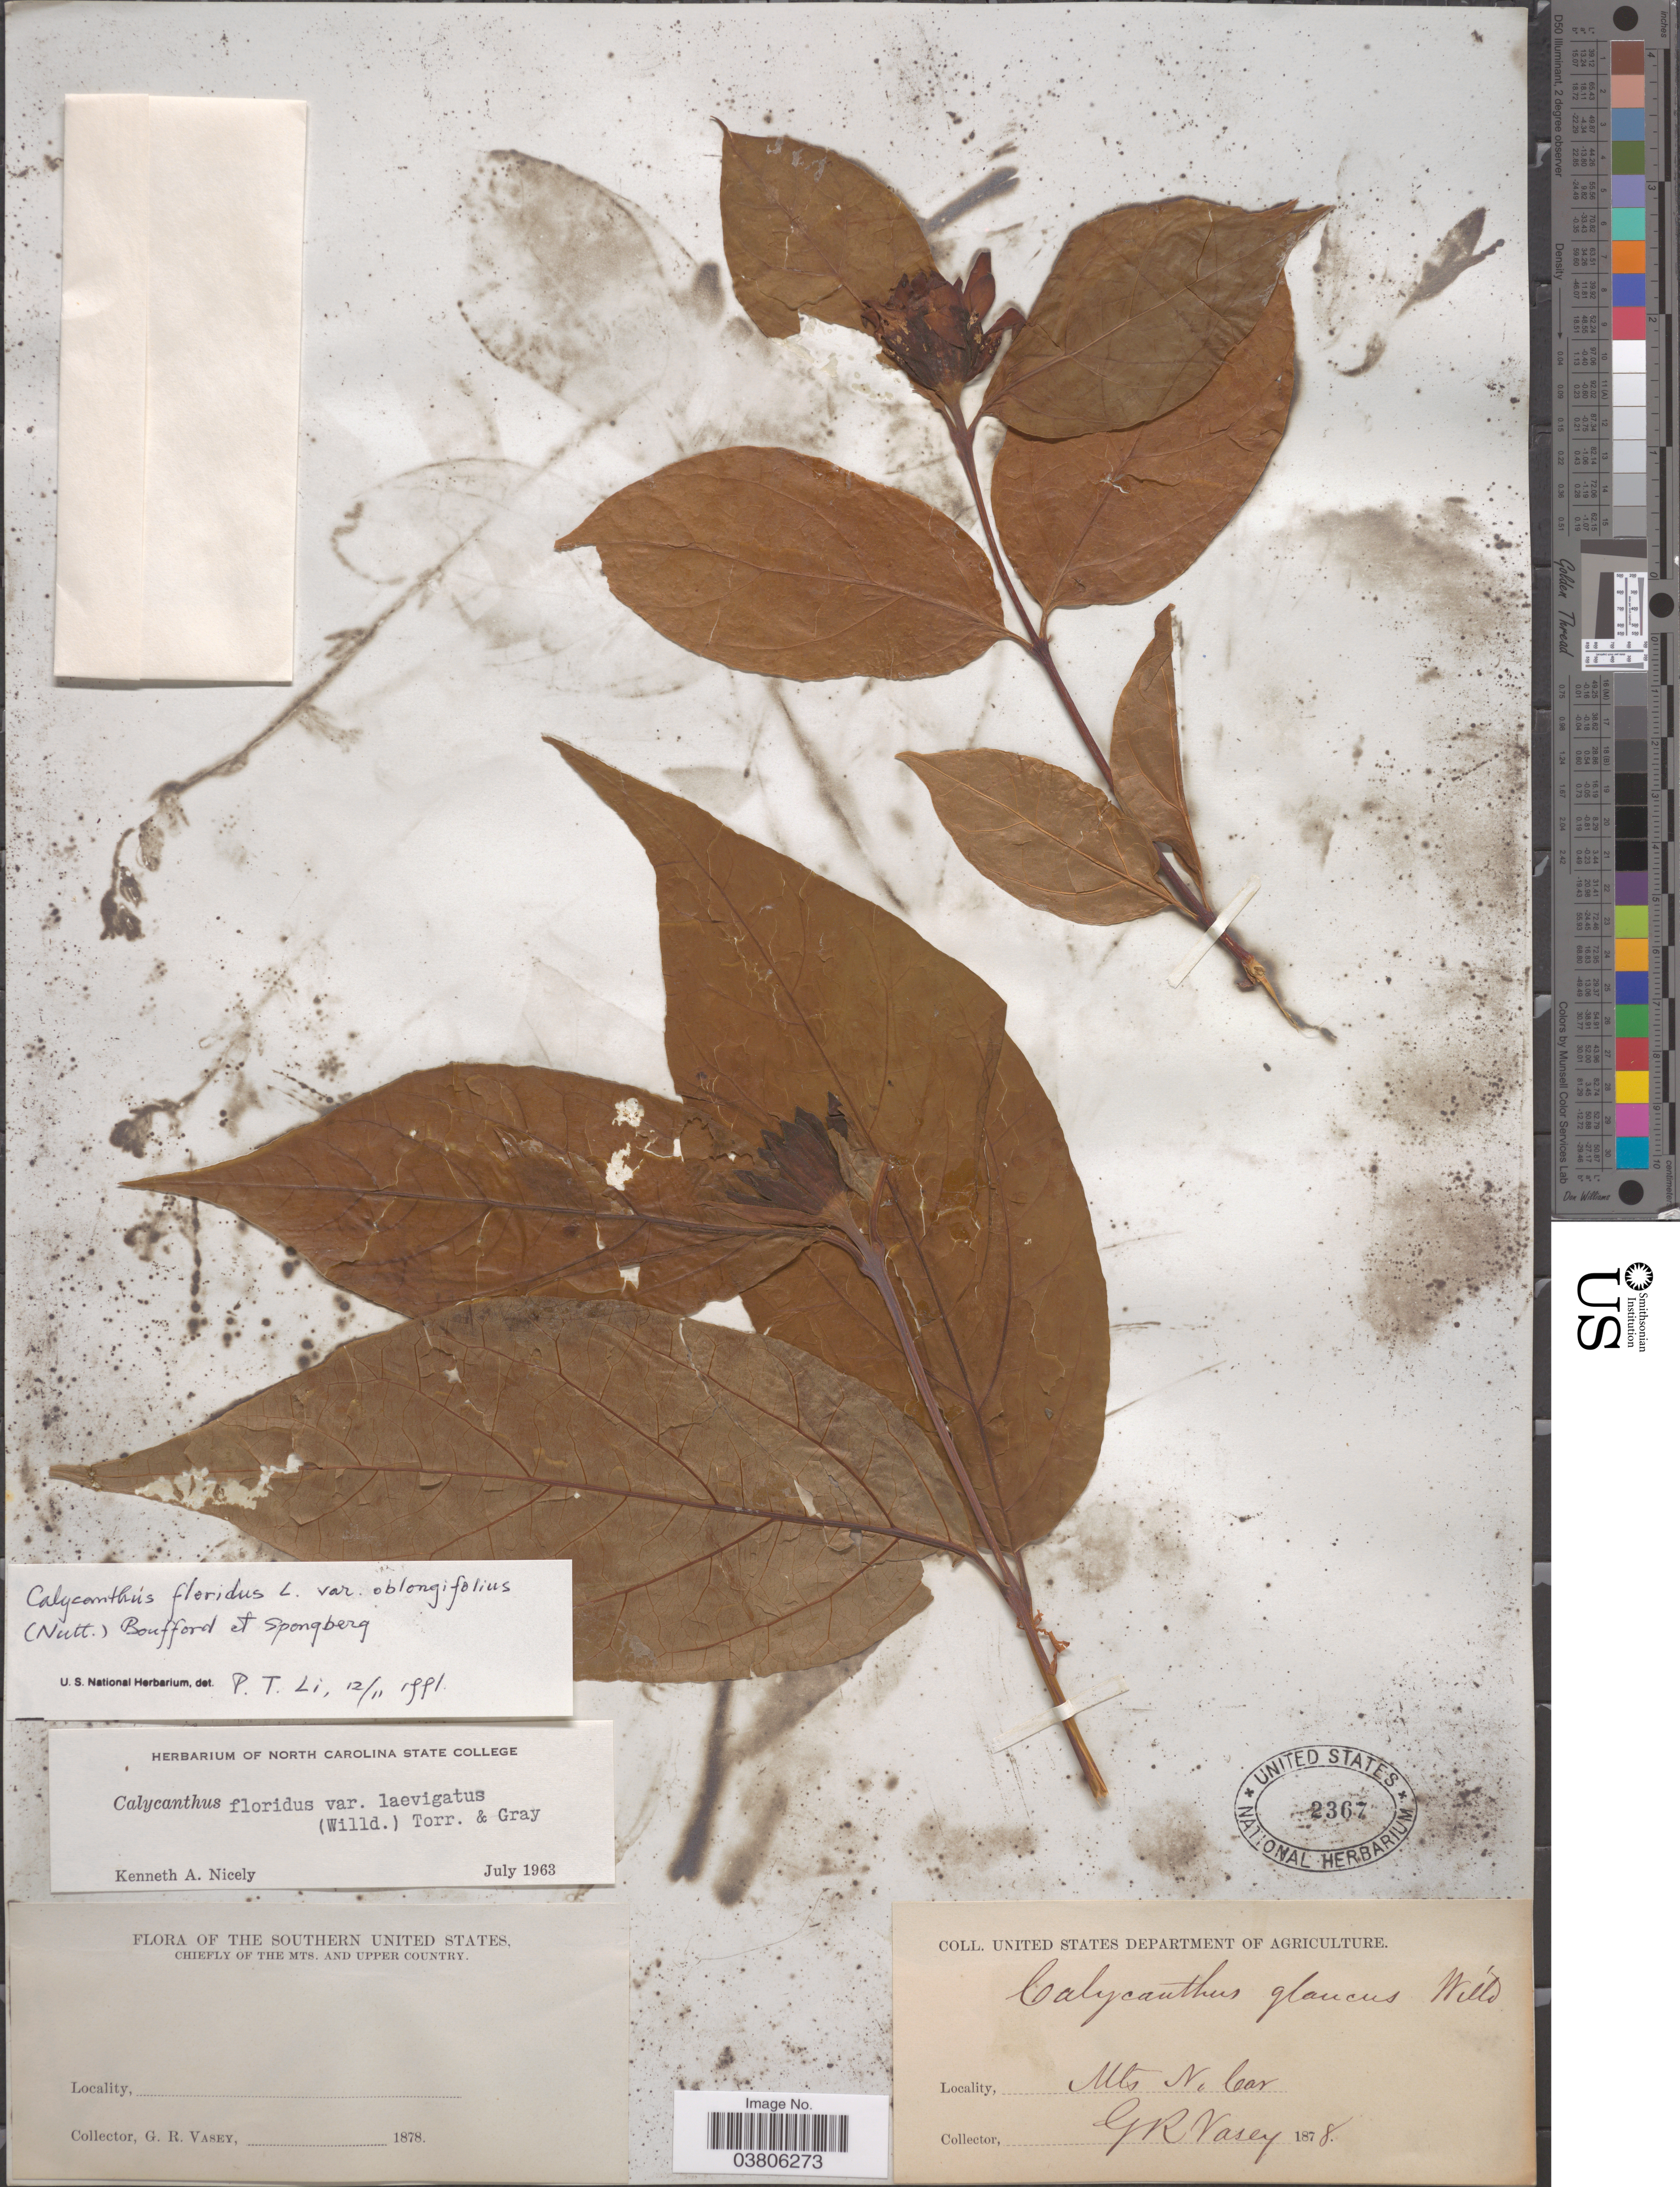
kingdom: Plantae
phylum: Tracheophyta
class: Magnoliopsida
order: Laurales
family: Calycanthaceae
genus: Calycanthus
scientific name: Calycanthus floridus var. laevigatus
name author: (Willd.) Torr. & A. Gray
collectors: G. R. Vasey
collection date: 1878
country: United States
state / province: North Carolina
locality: The Southern United States. Chiefly of the Mts. and Upper Country. Mts. N. Car.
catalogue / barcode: US 2367